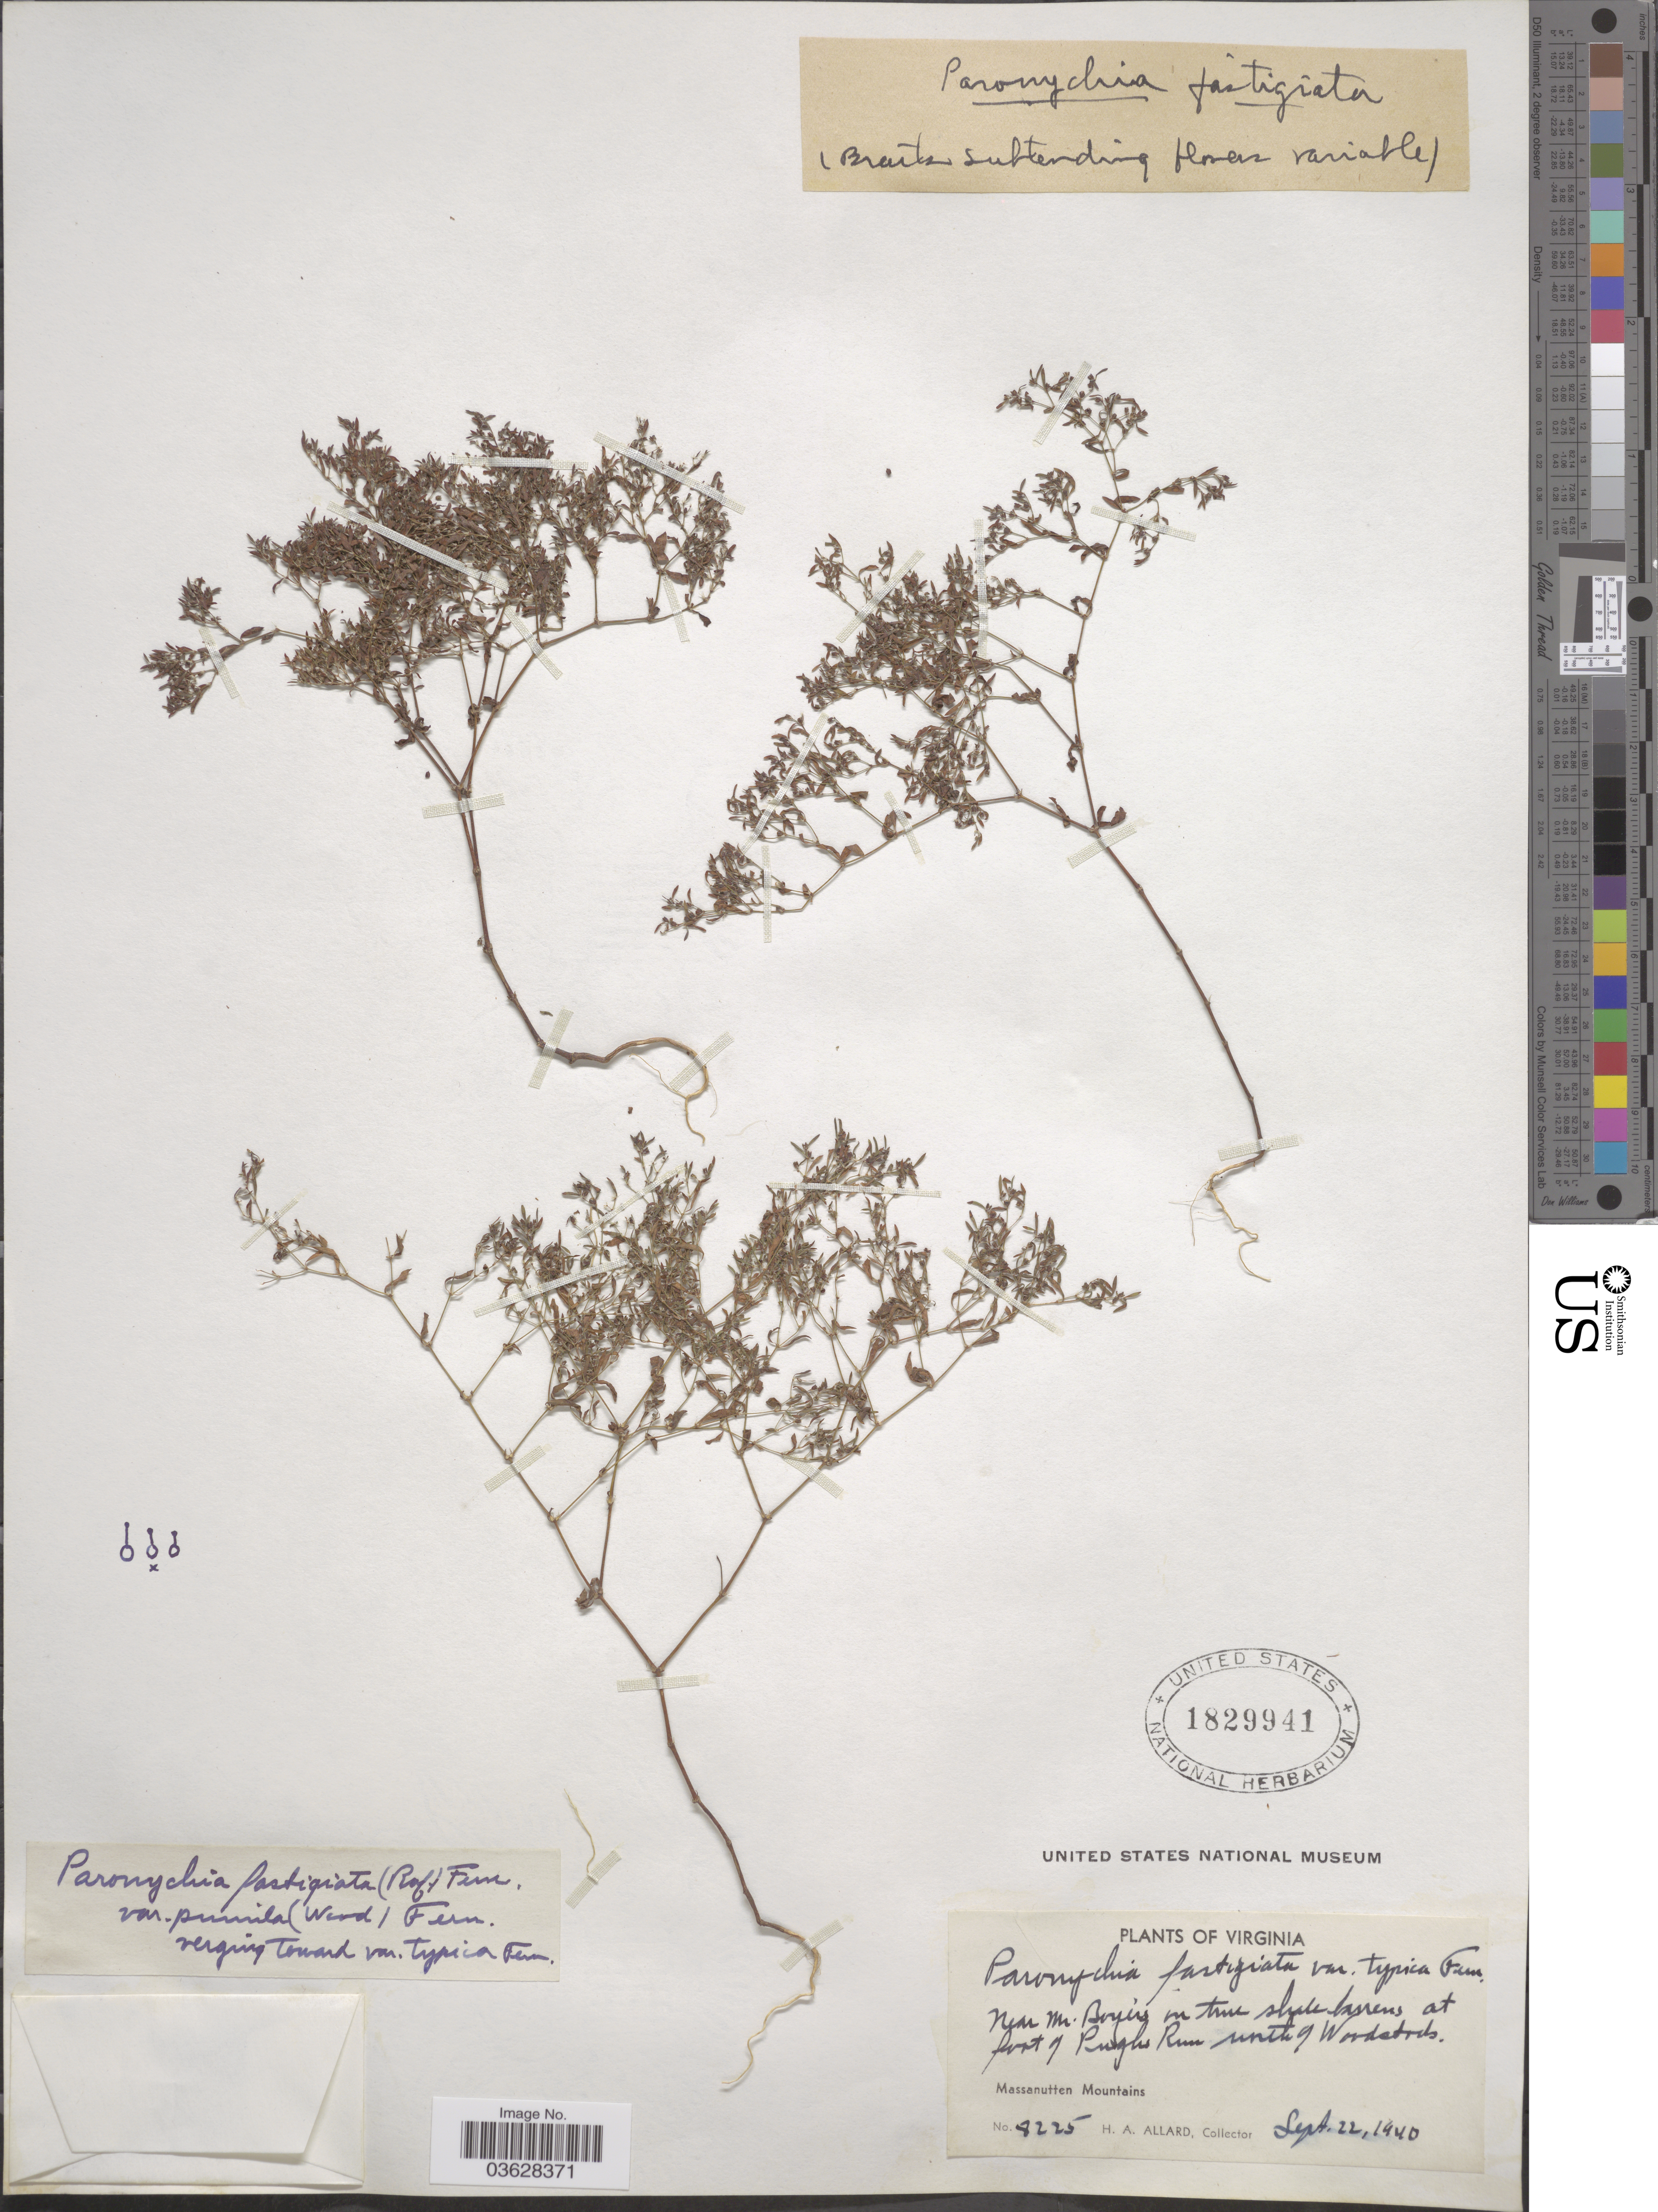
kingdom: Plantae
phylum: Tracheophyta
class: Magnoliopsida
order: Caryophyllales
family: Caryophyllaceae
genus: Paronychia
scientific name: Paronychia fastigiata var. pumila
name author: (Alph. Wood) Fernald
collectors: H. A. Allard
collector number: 8225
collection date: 1940-09-22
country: United States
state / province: Virginia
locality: Near Mr. Boyer's in true shale barrens at foot of Pughs Run, north of Woodstock, Massanutten Mountains.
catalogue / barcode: US 1829941